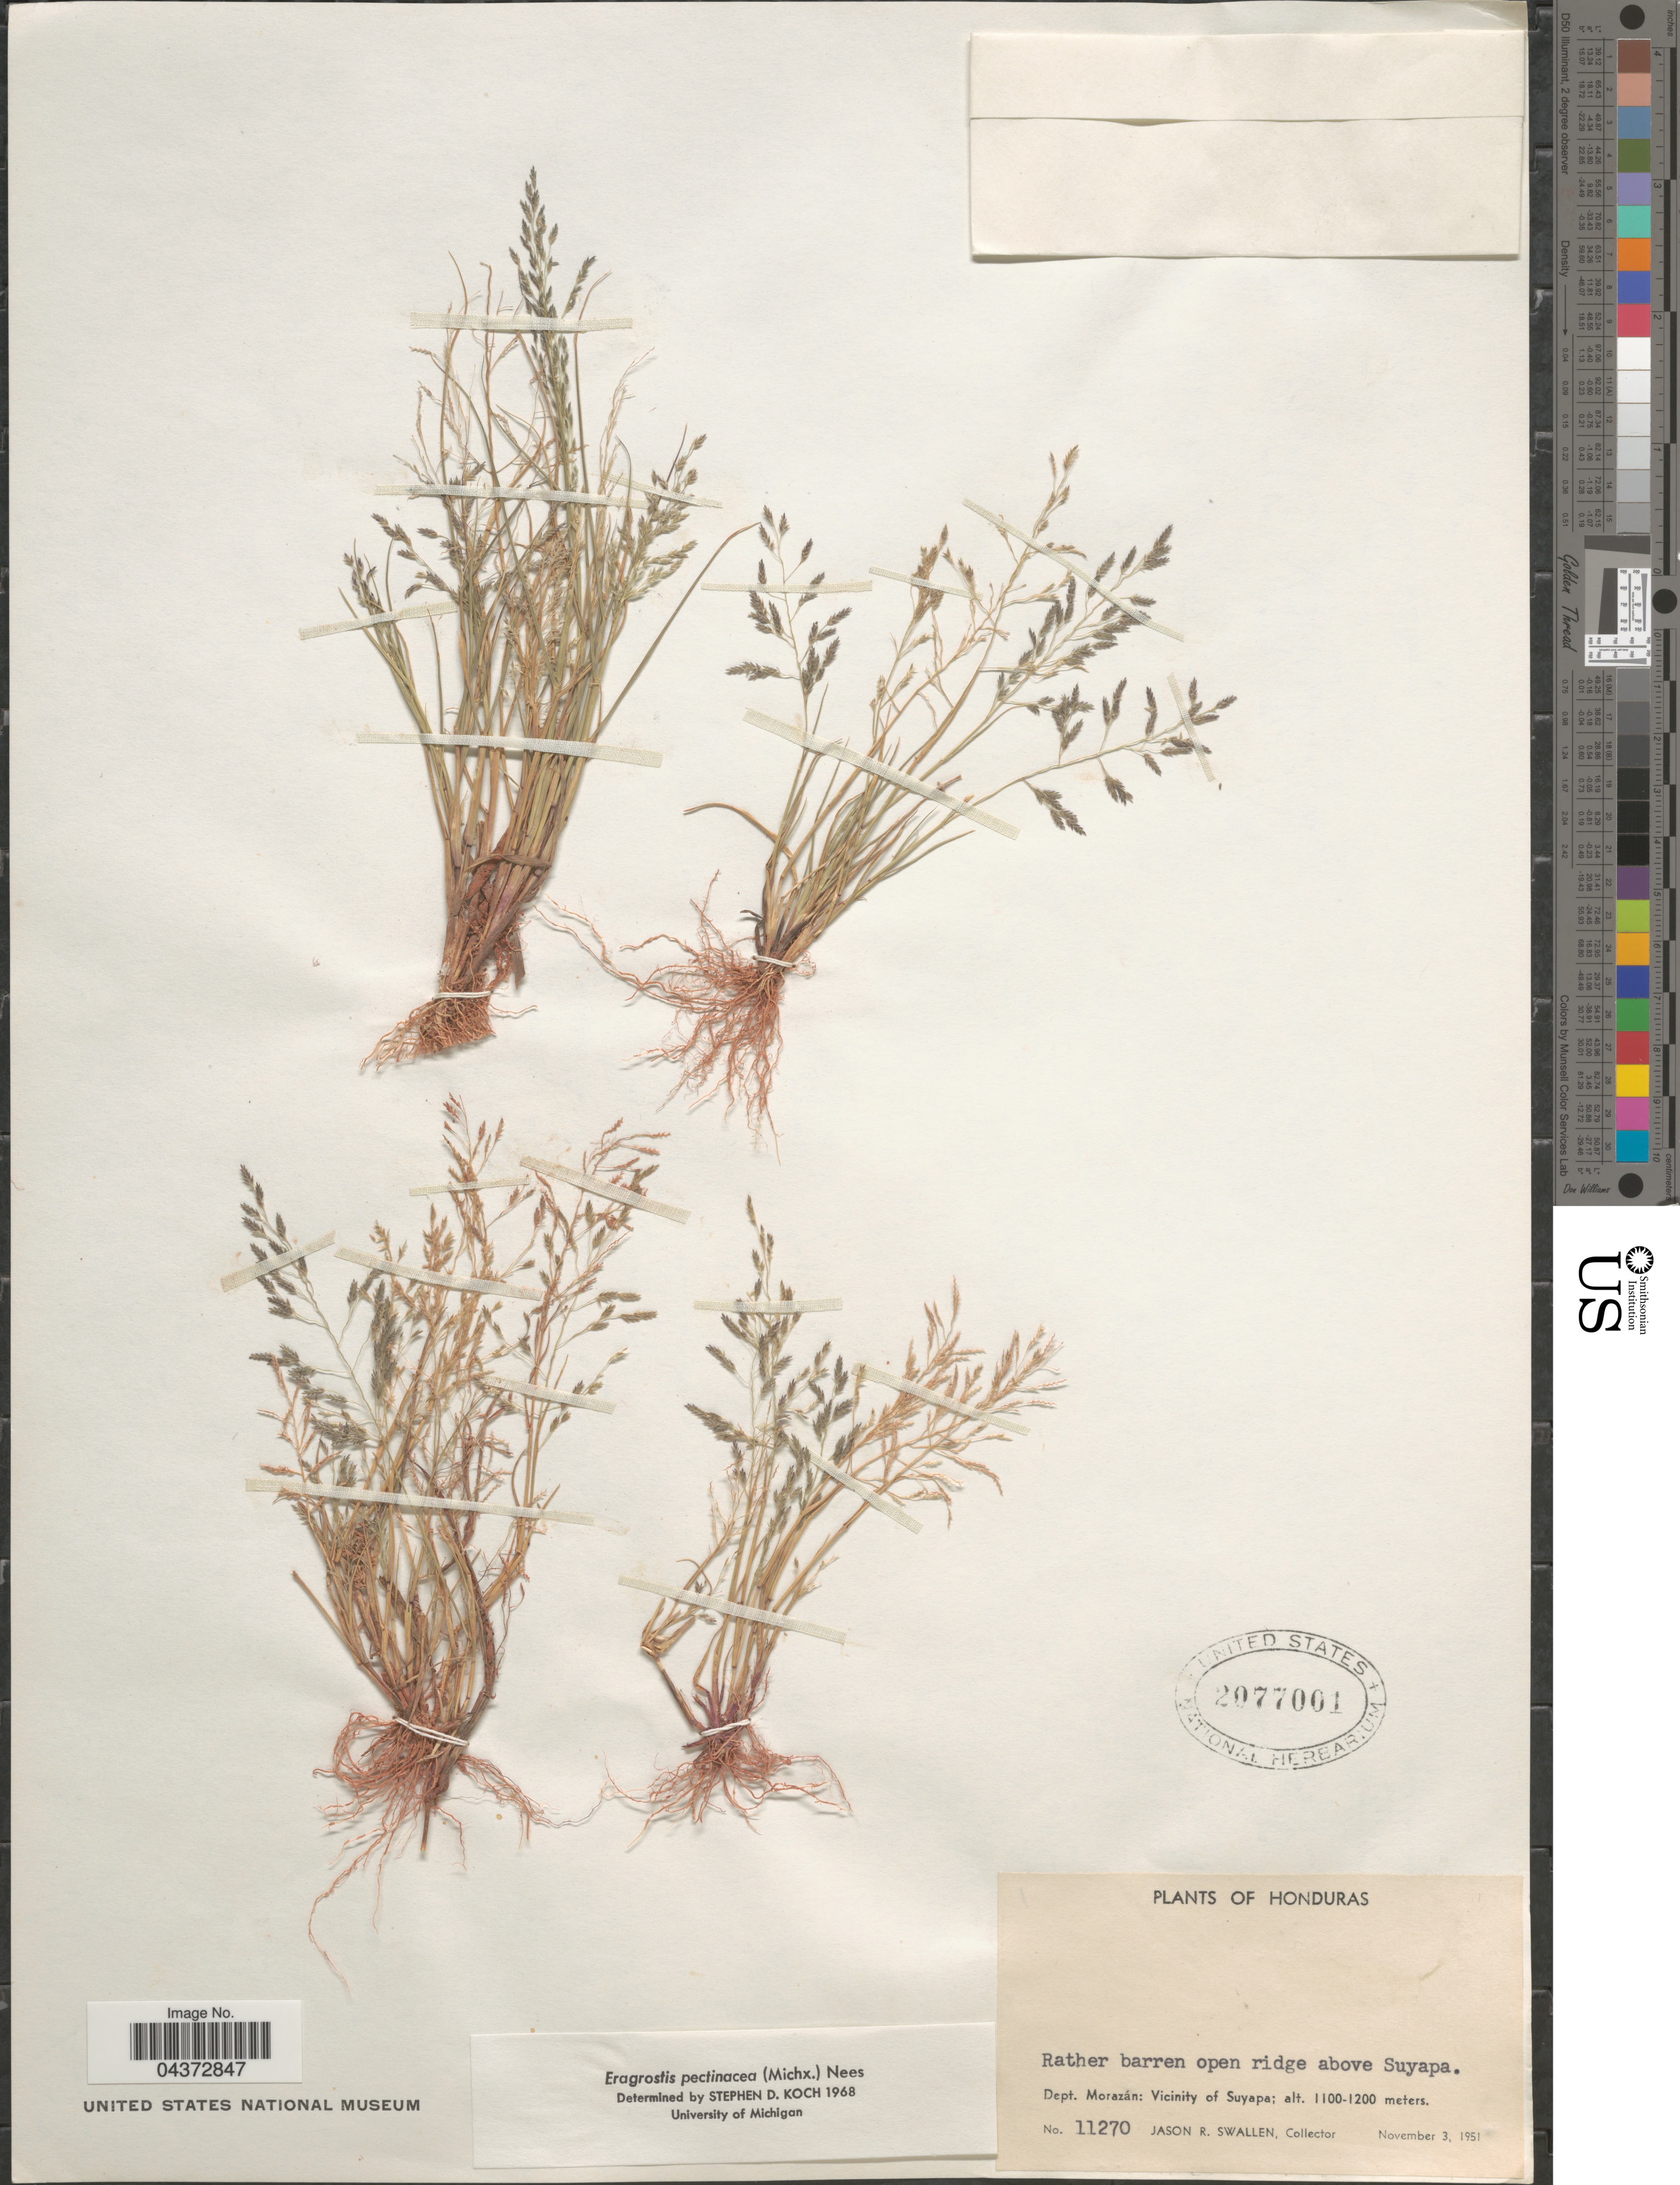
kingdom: Plantae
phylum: Tracheophyta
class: Liliopsida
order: Poales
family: Poaceae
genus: Eragrostis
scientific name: Eragrostis pectinacea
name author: (Michx.) Nees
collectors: J. R. Swallen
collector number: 11270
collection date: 1951-11-03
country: Honduras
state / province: Fco. Morazán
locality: Rather barren open ridge above Suyapa. Dept. Morazán: Vicinity of Suyapa.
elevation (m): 1100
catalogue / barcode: US 2077001